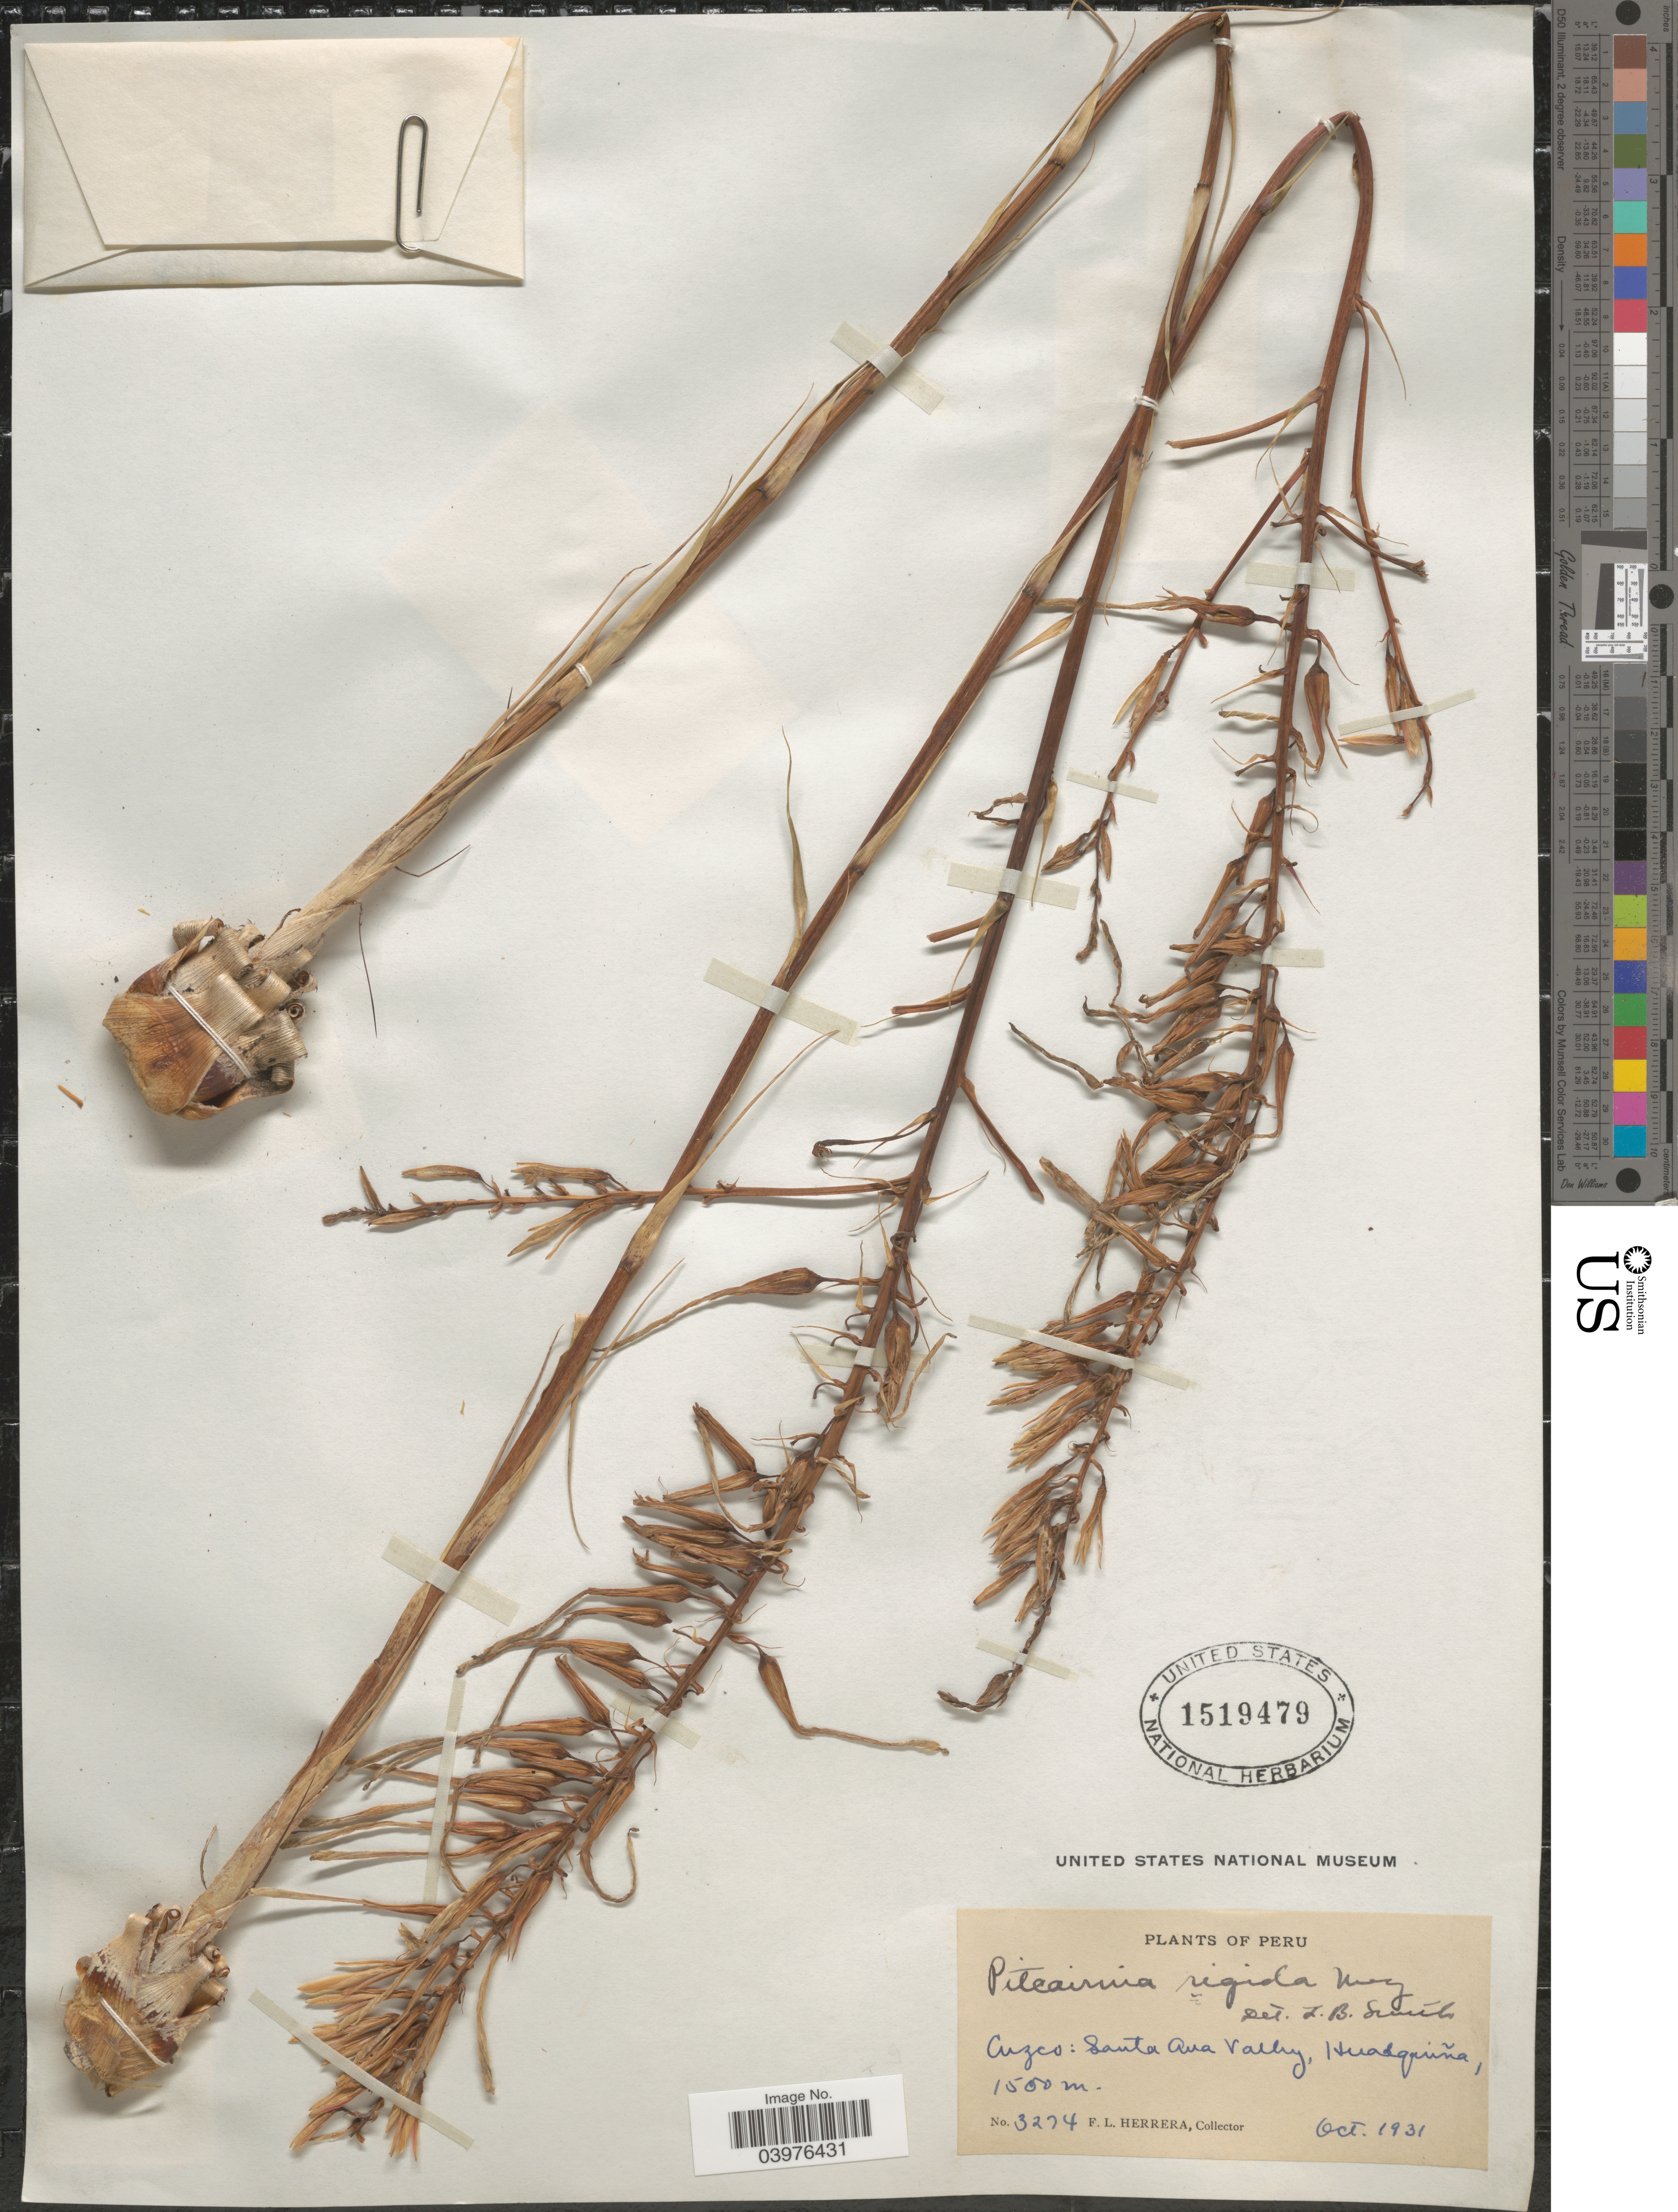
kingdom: Plantae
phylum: Tracheophyta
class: Liliopsida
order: Poales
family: Bromeliaceae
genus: Pitcairnia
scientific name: Pitcairnia rigida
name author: Mez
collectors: F. L. Herrera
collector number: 3274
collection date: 1931-10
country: Peru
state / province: Cusco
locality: Santa Ana Valley, Huadquiña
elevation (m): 1500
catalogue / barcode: US 1519479